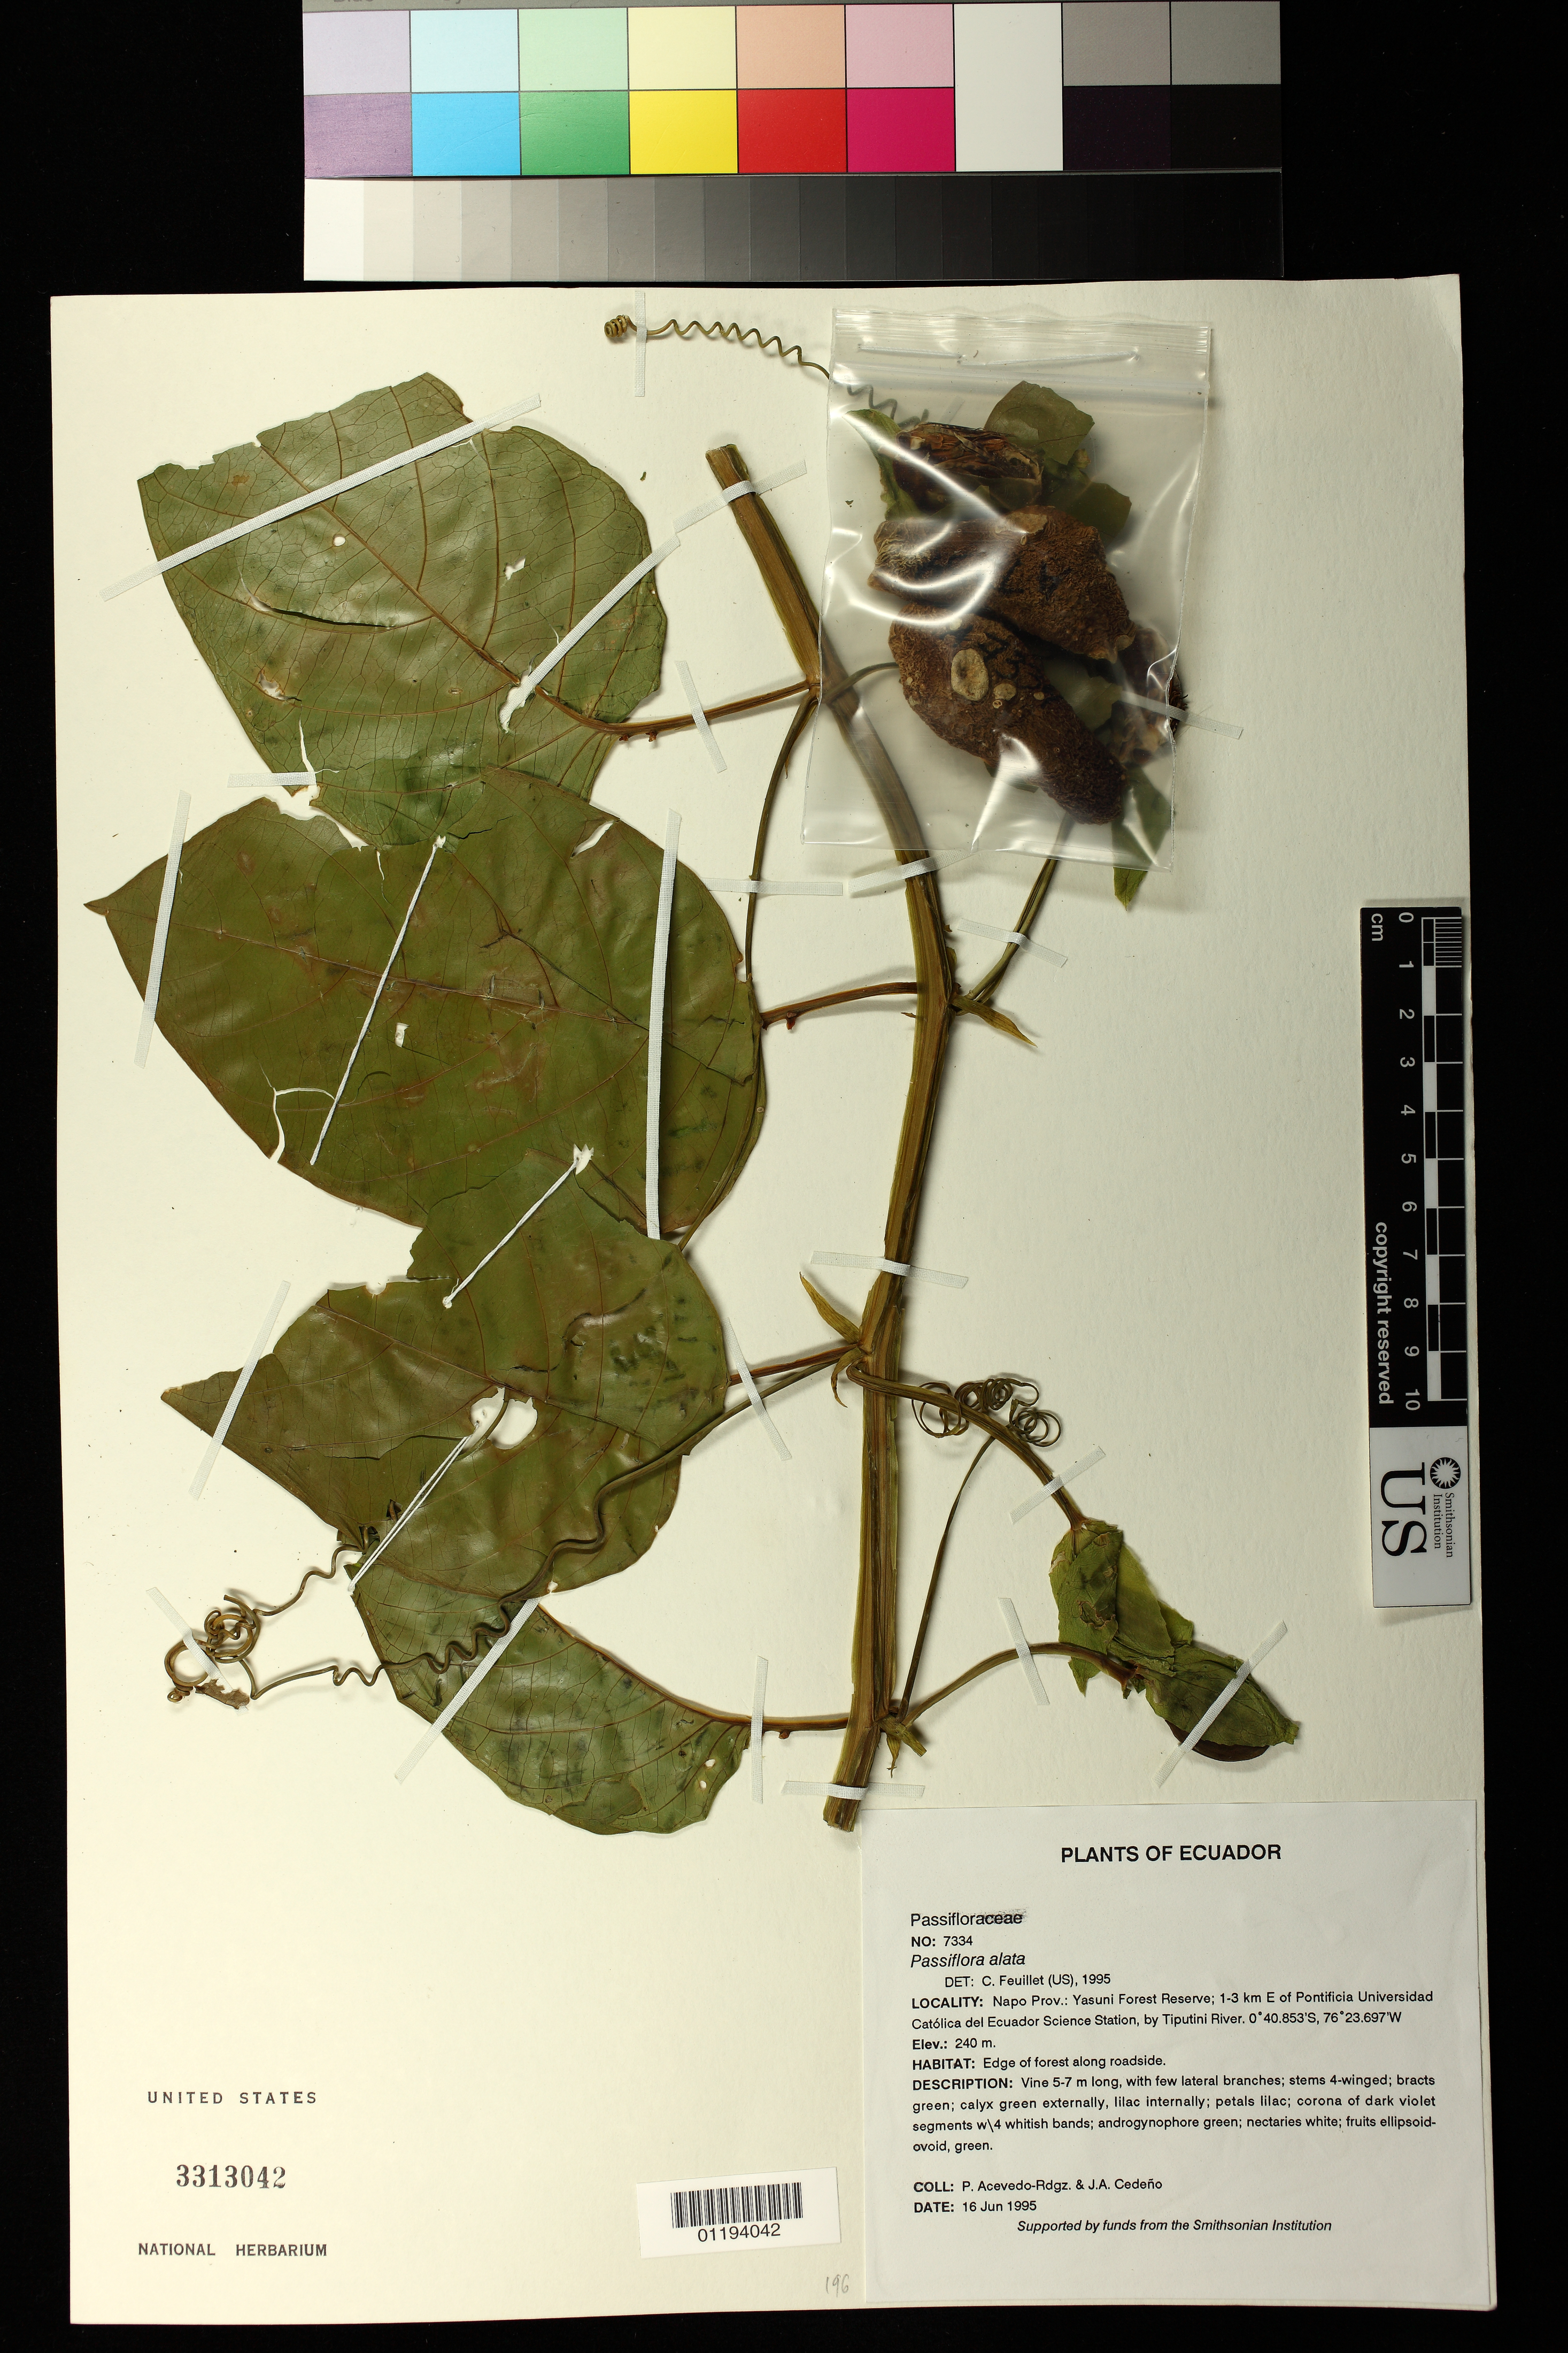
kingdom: Plantae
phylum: Tracheophyta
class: Magnoliopsida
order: Malpighiales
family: Passifloraceae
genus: Passiflora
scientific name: Passiflora alata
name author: Curtis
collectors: P. Acevedo-Rodr. & J. A. Cedeno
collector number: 7334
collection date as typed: Jun 16 1995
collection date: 1995-06-16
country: Ecuador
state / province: Napo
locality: Yasuni Forest Reserve; 1-3 km E of Pontifica Universidad Catolica del Ecuador Science Station, Tiputini River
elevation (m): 240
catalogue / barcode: US 3313042